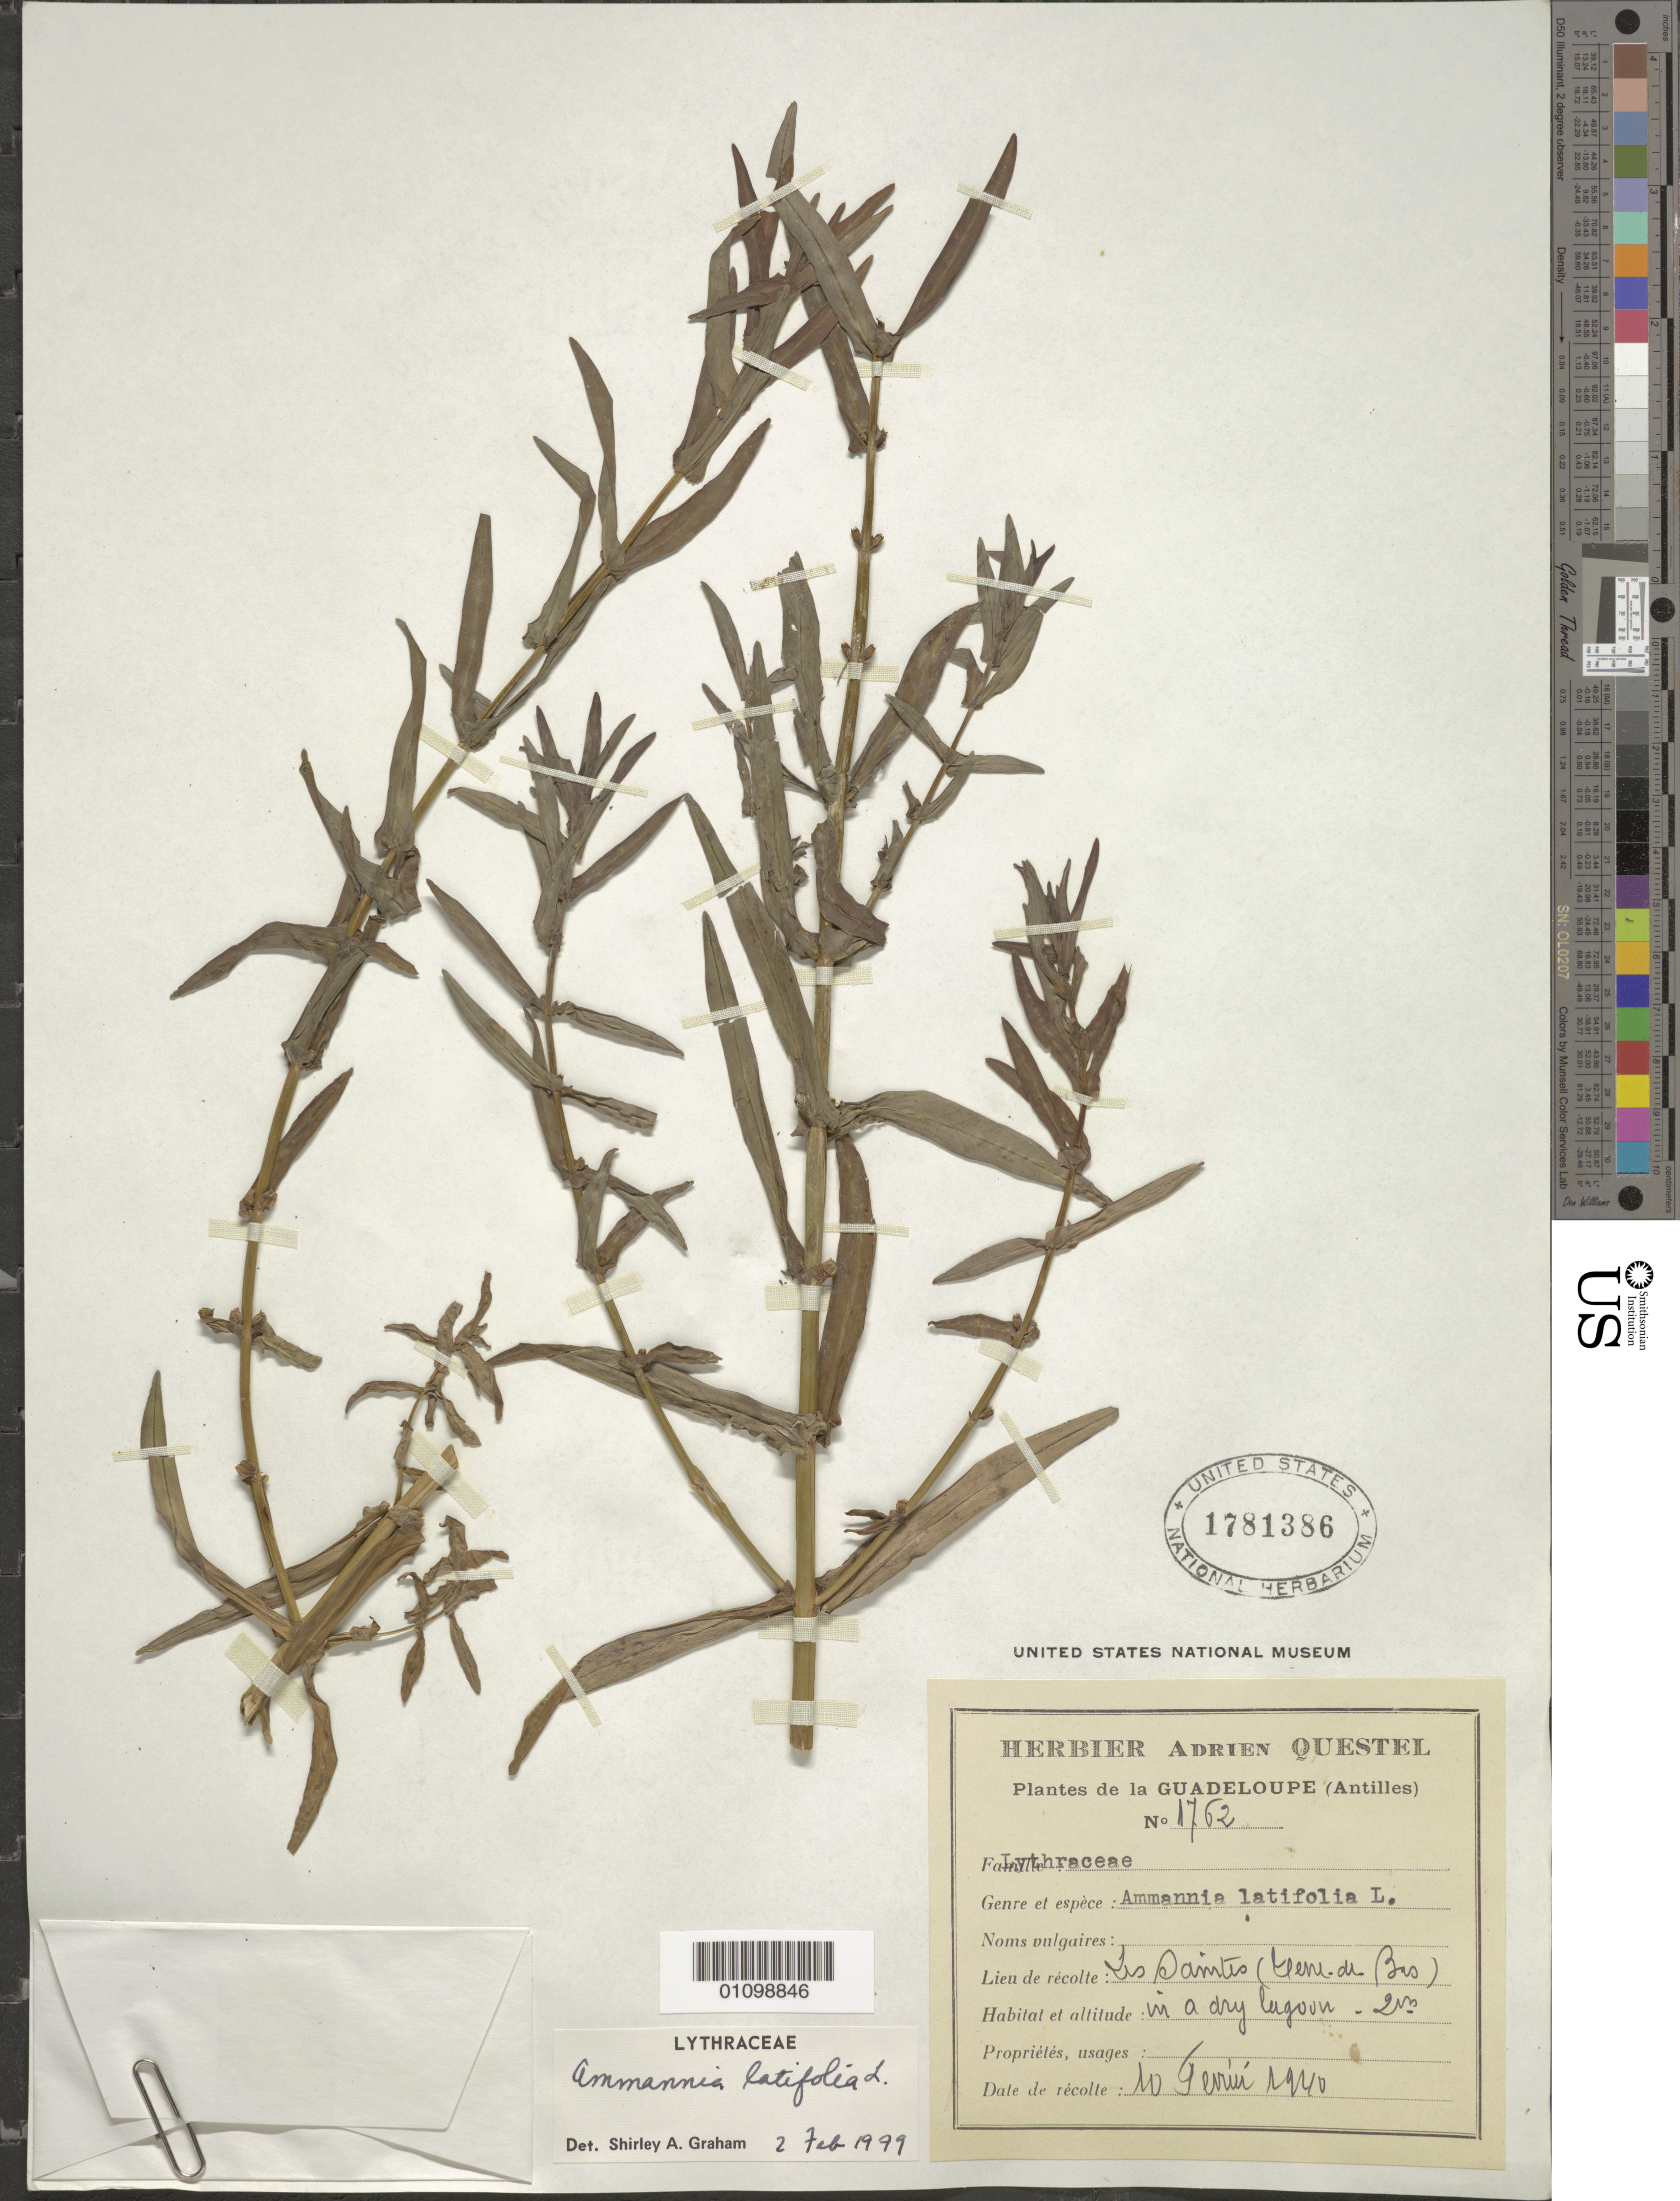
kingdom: Plantae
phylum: Tracheophyta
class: Magnoliopsida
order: Myrtales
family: Lythraceae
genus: Ammannia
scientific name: Ammannia latifolia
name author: L.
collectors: A. Questel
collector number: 1762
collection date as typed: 10 Feb 1940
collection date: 1940-02-10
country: Guadeloupe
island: Marie Galante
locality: Les Saintes, Terre de Bas. In a dry lagoon.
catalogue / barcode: US 1781386